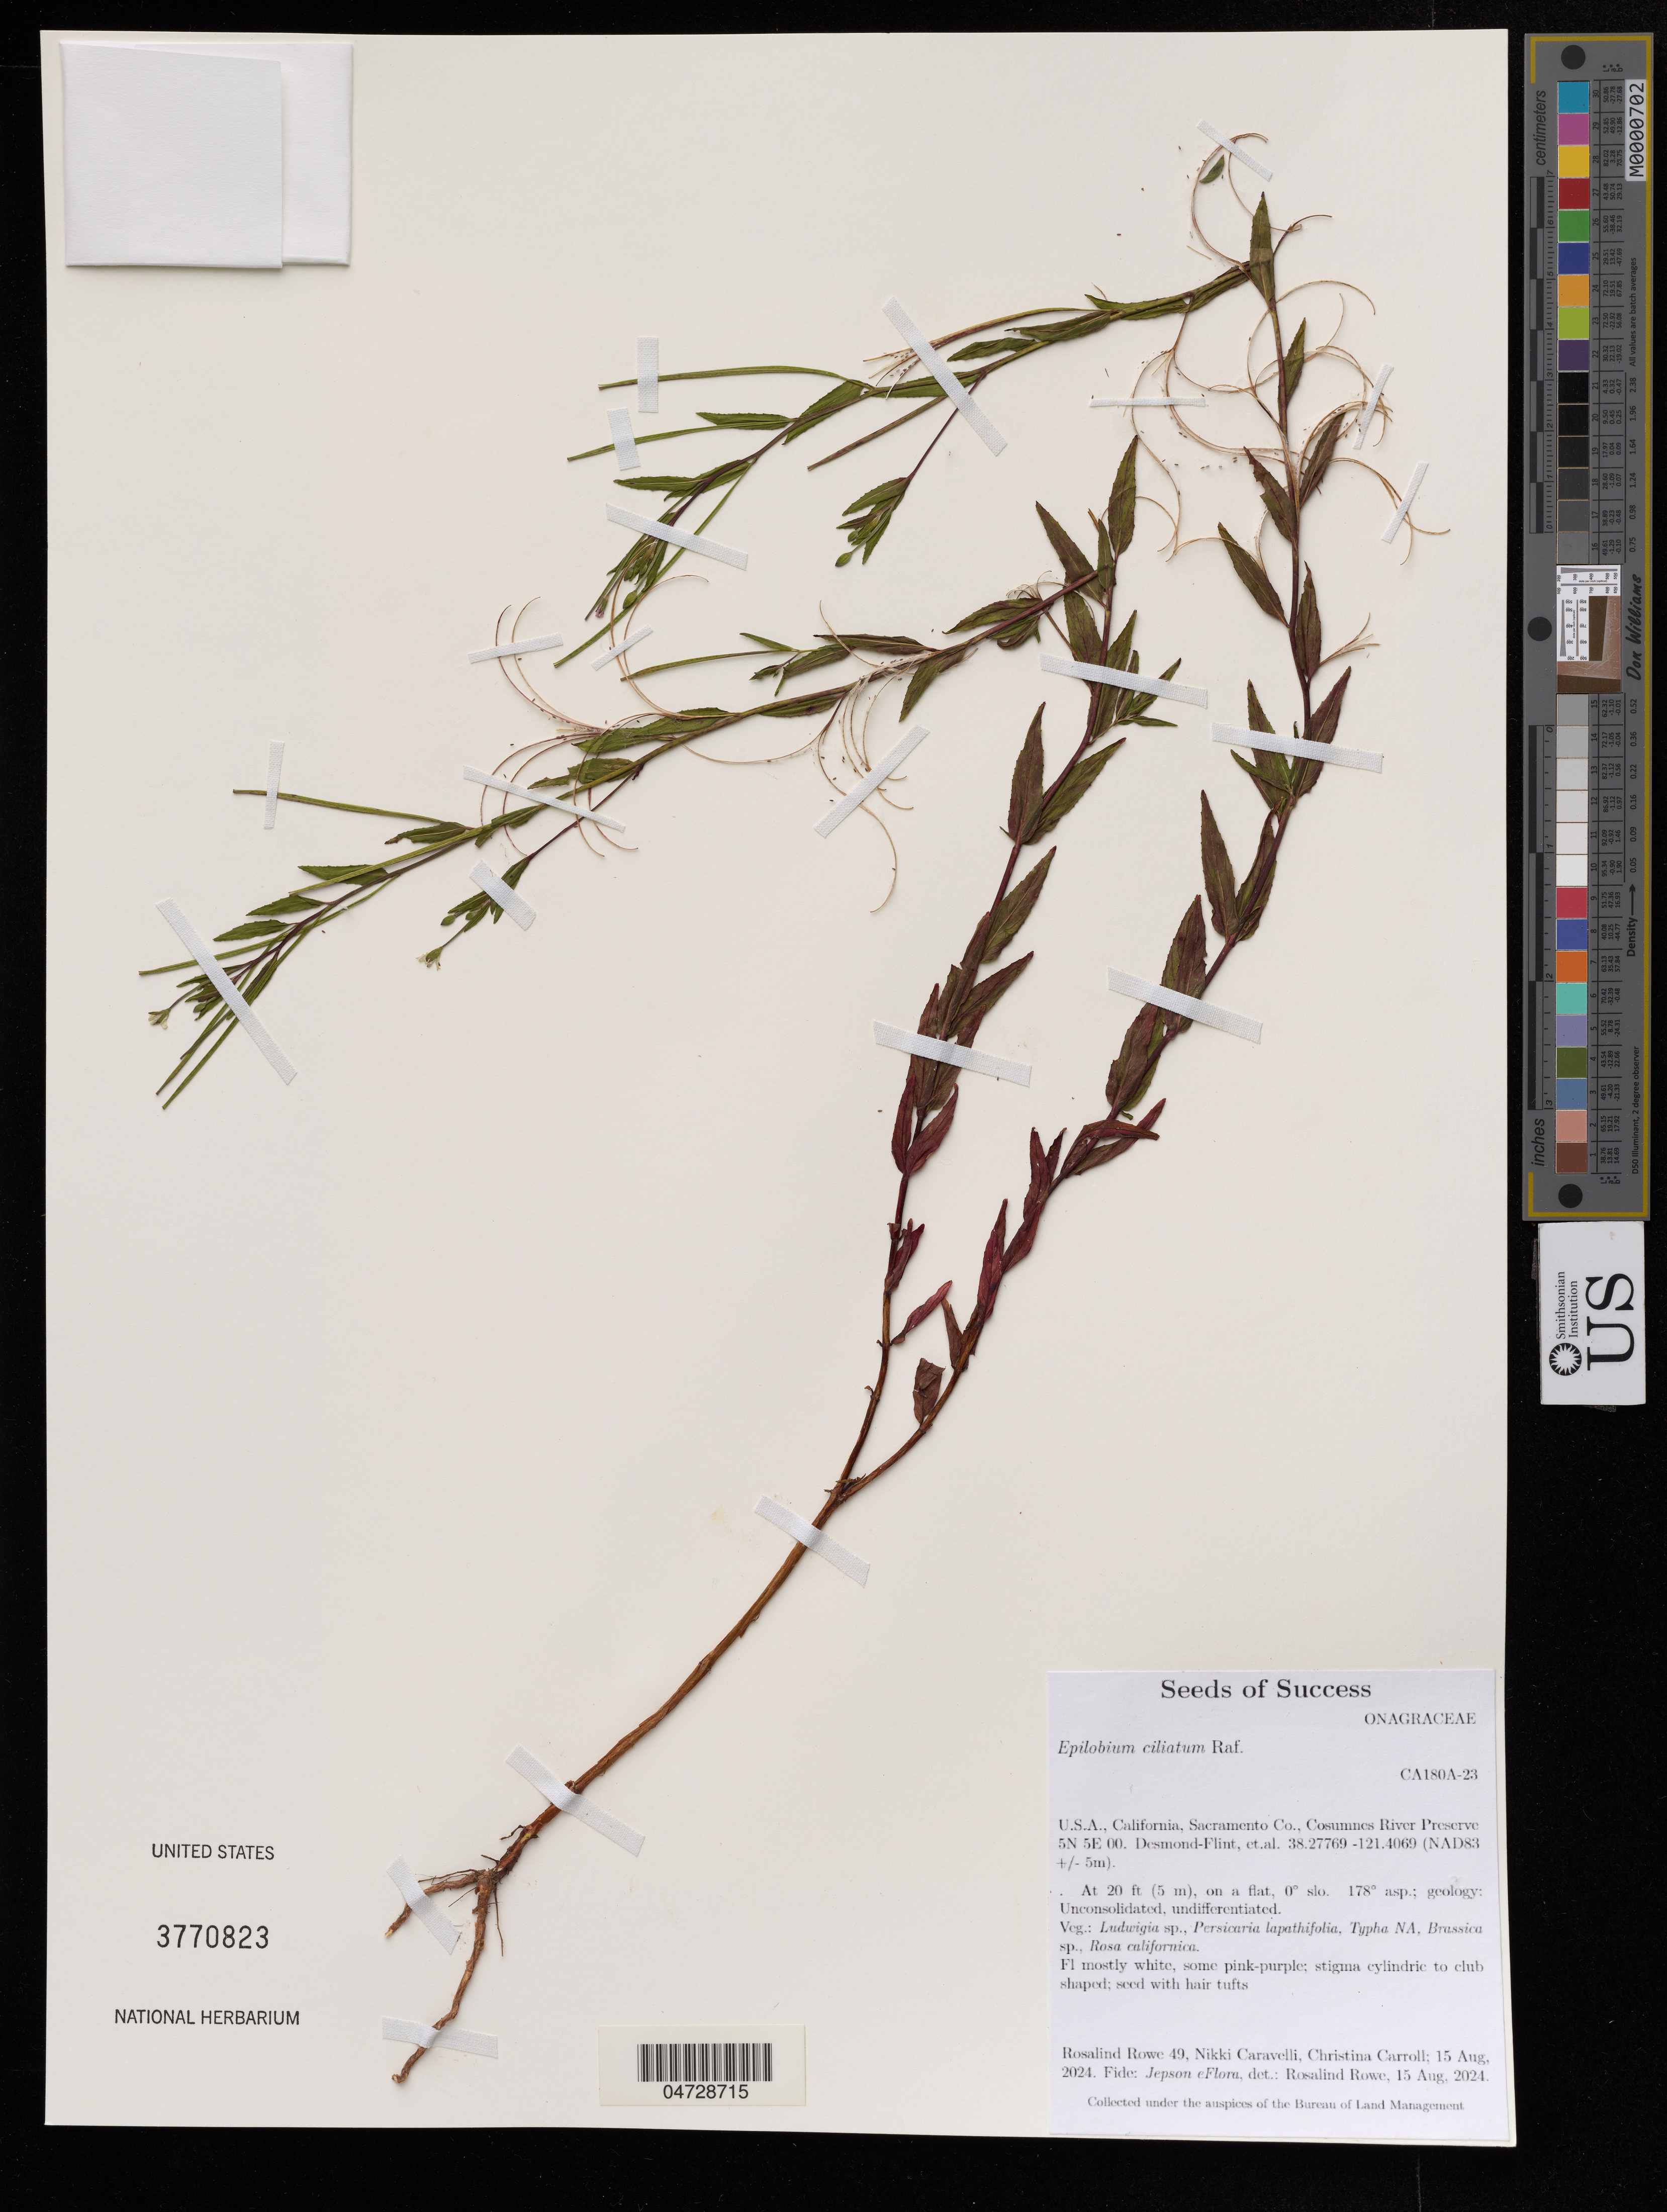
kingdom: Plantae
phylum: Tracheophyta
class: Magnoliopsida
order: Myrtales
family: Onagraceae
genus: Epilobium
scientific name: Epilobium ciliatum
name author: Raf.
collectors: R. Rowe, N. Caravelli & C. Carroll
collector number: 49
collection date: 2024-08-15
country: United States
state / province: California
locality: Sacramento Co., Cosumnes River Preserve 5N 5E 00. Desmond-Flint, et al.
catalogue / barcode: US 3770823